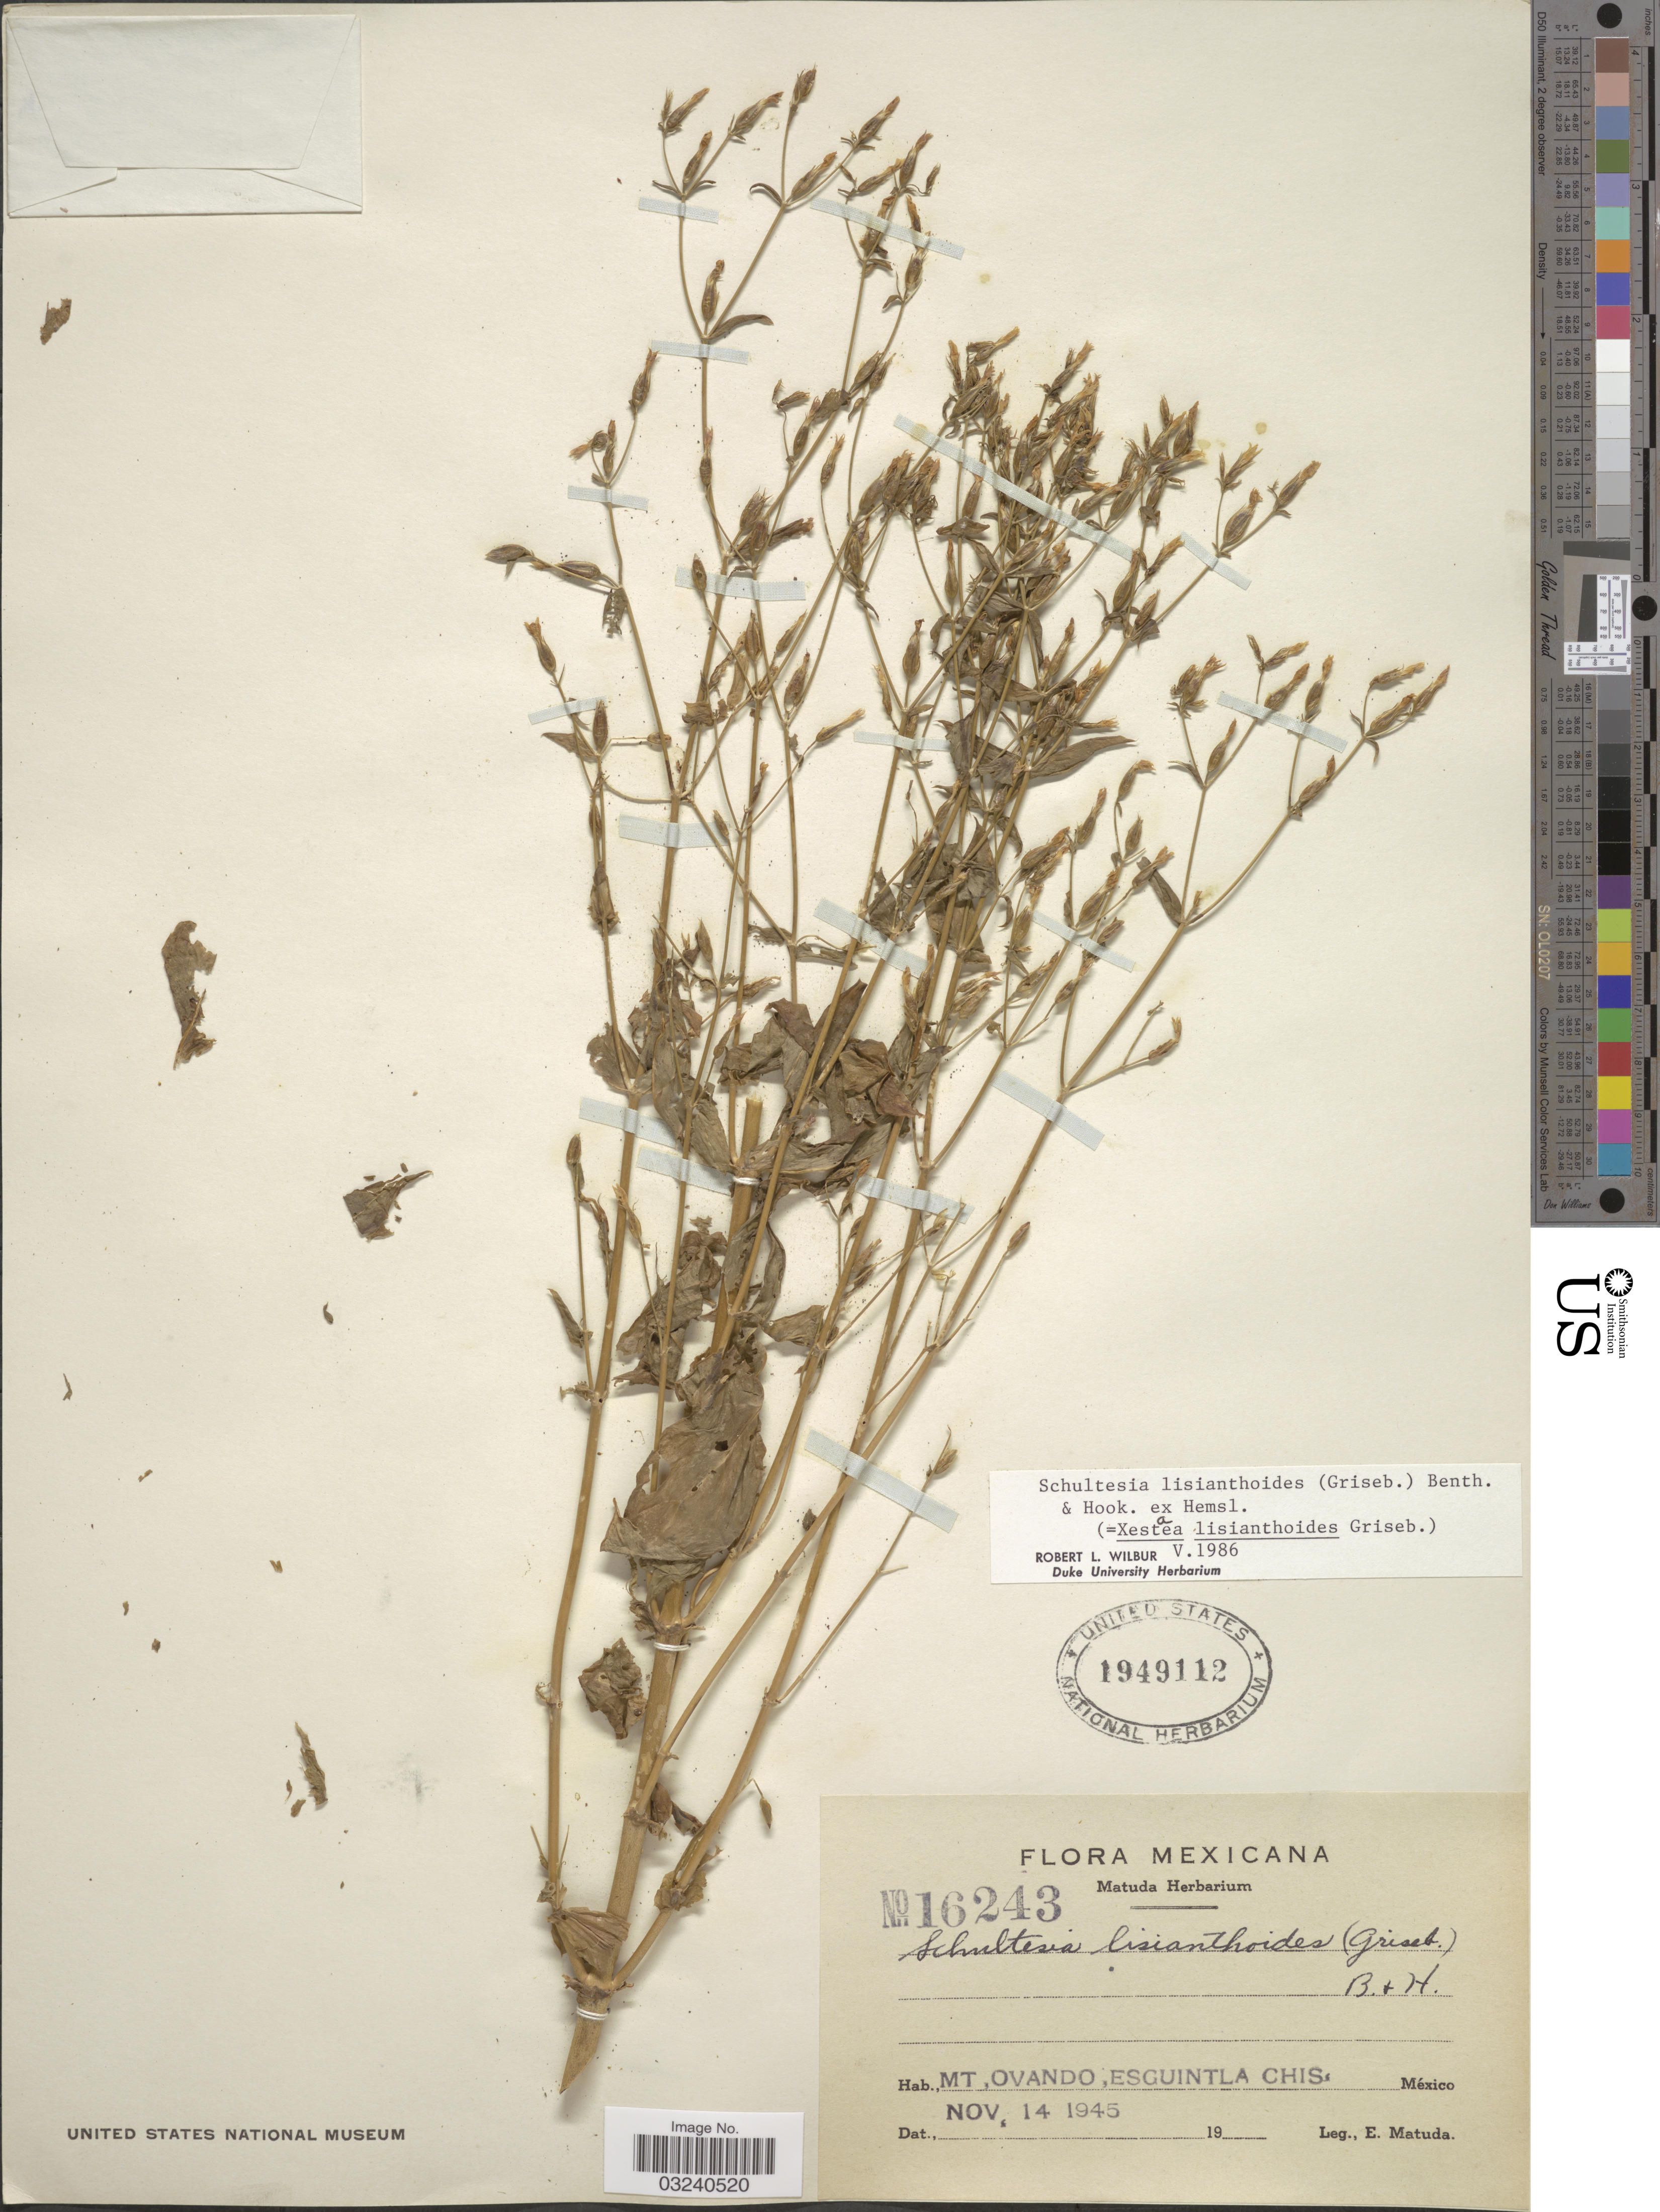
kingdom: Plantae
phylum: Tracheophyta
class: Magnoliopsida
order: Gentianales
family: Gentianaceae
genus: Schultesia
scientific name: Schultesia lisianthoides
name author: (Griseb.) Benth. & Hook. f. ex Hemsl.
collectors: E. Matuda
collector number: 16243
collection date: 1945-11-14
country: Mexico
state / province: Chiapas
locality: Mt. Ovando, Escuintla Chis.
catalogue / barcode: US 1949112